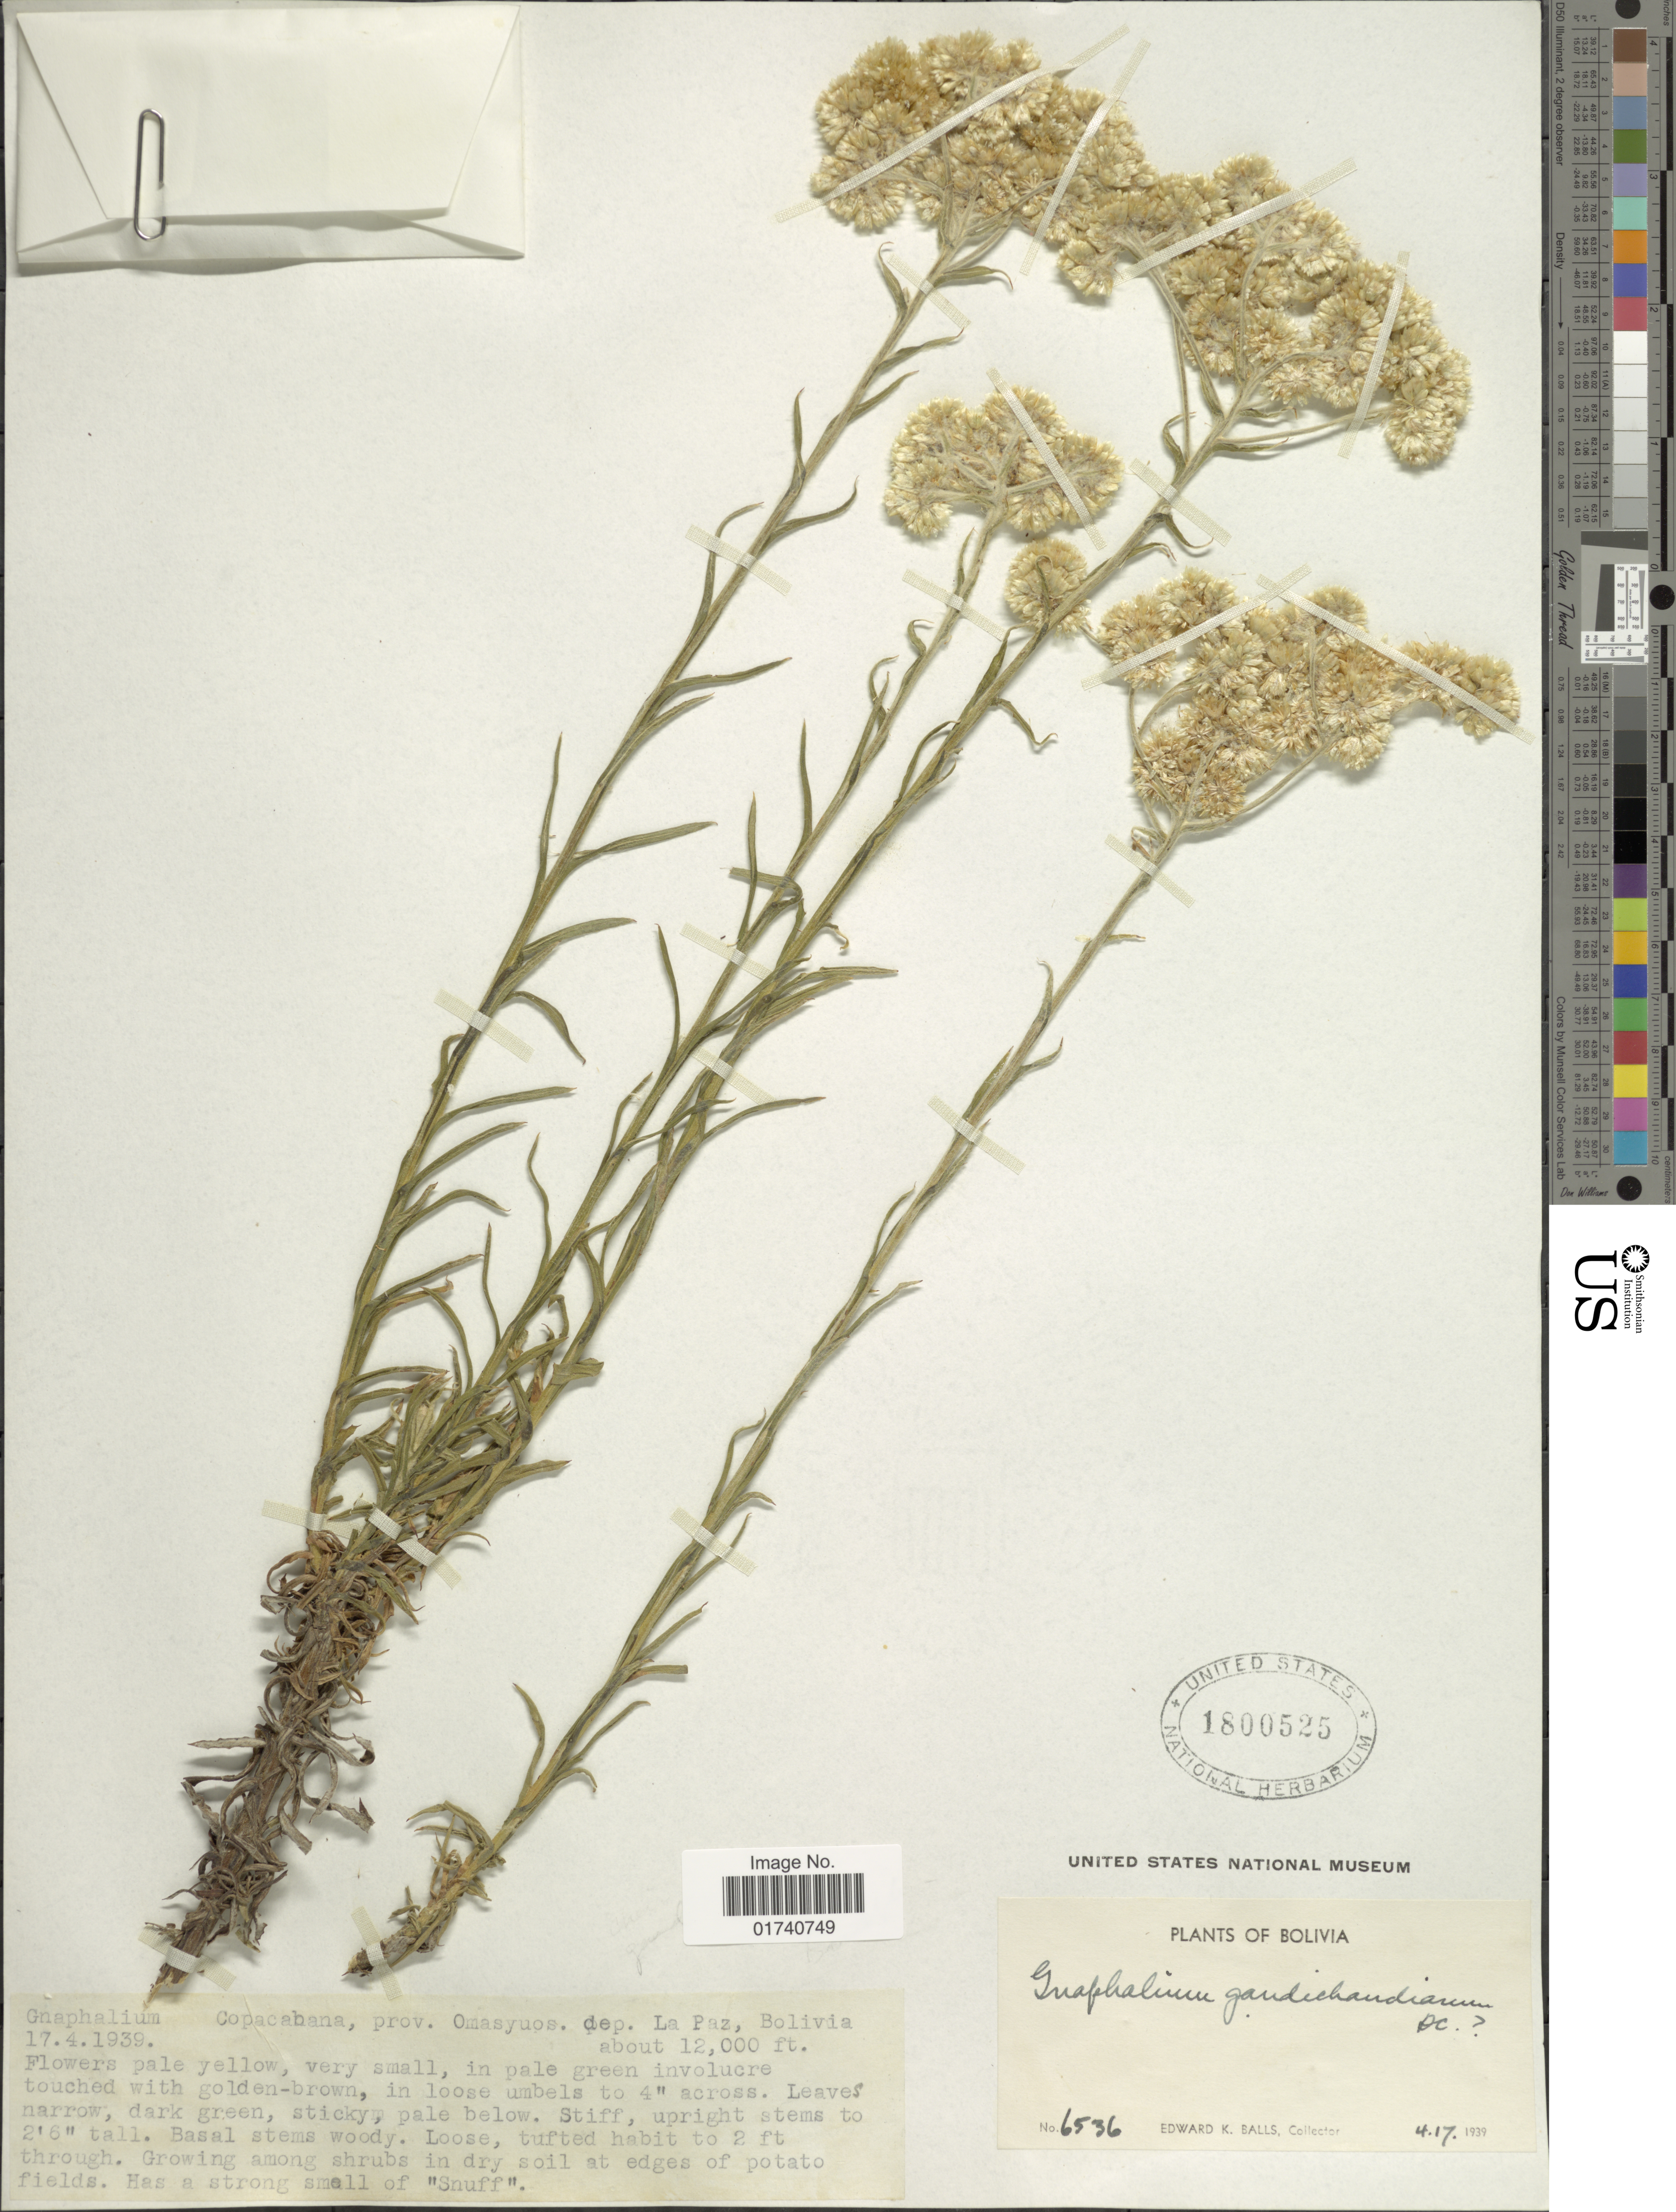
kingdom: Plantae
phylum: Tracheophyta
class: Magnoliopsida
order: Asterales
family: Asteraceae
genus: Pseudognaphalium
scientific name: Pseudognaphalium gaudichaudianum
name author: (DC.) Anderb.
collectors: E. K. Balls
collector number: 6536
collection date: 1939-04-17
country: Bolivia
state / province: La Paz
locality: Copacabana, prov. Omasyuos. dep. La Paz.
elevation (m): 3658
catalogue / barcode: US 1800525